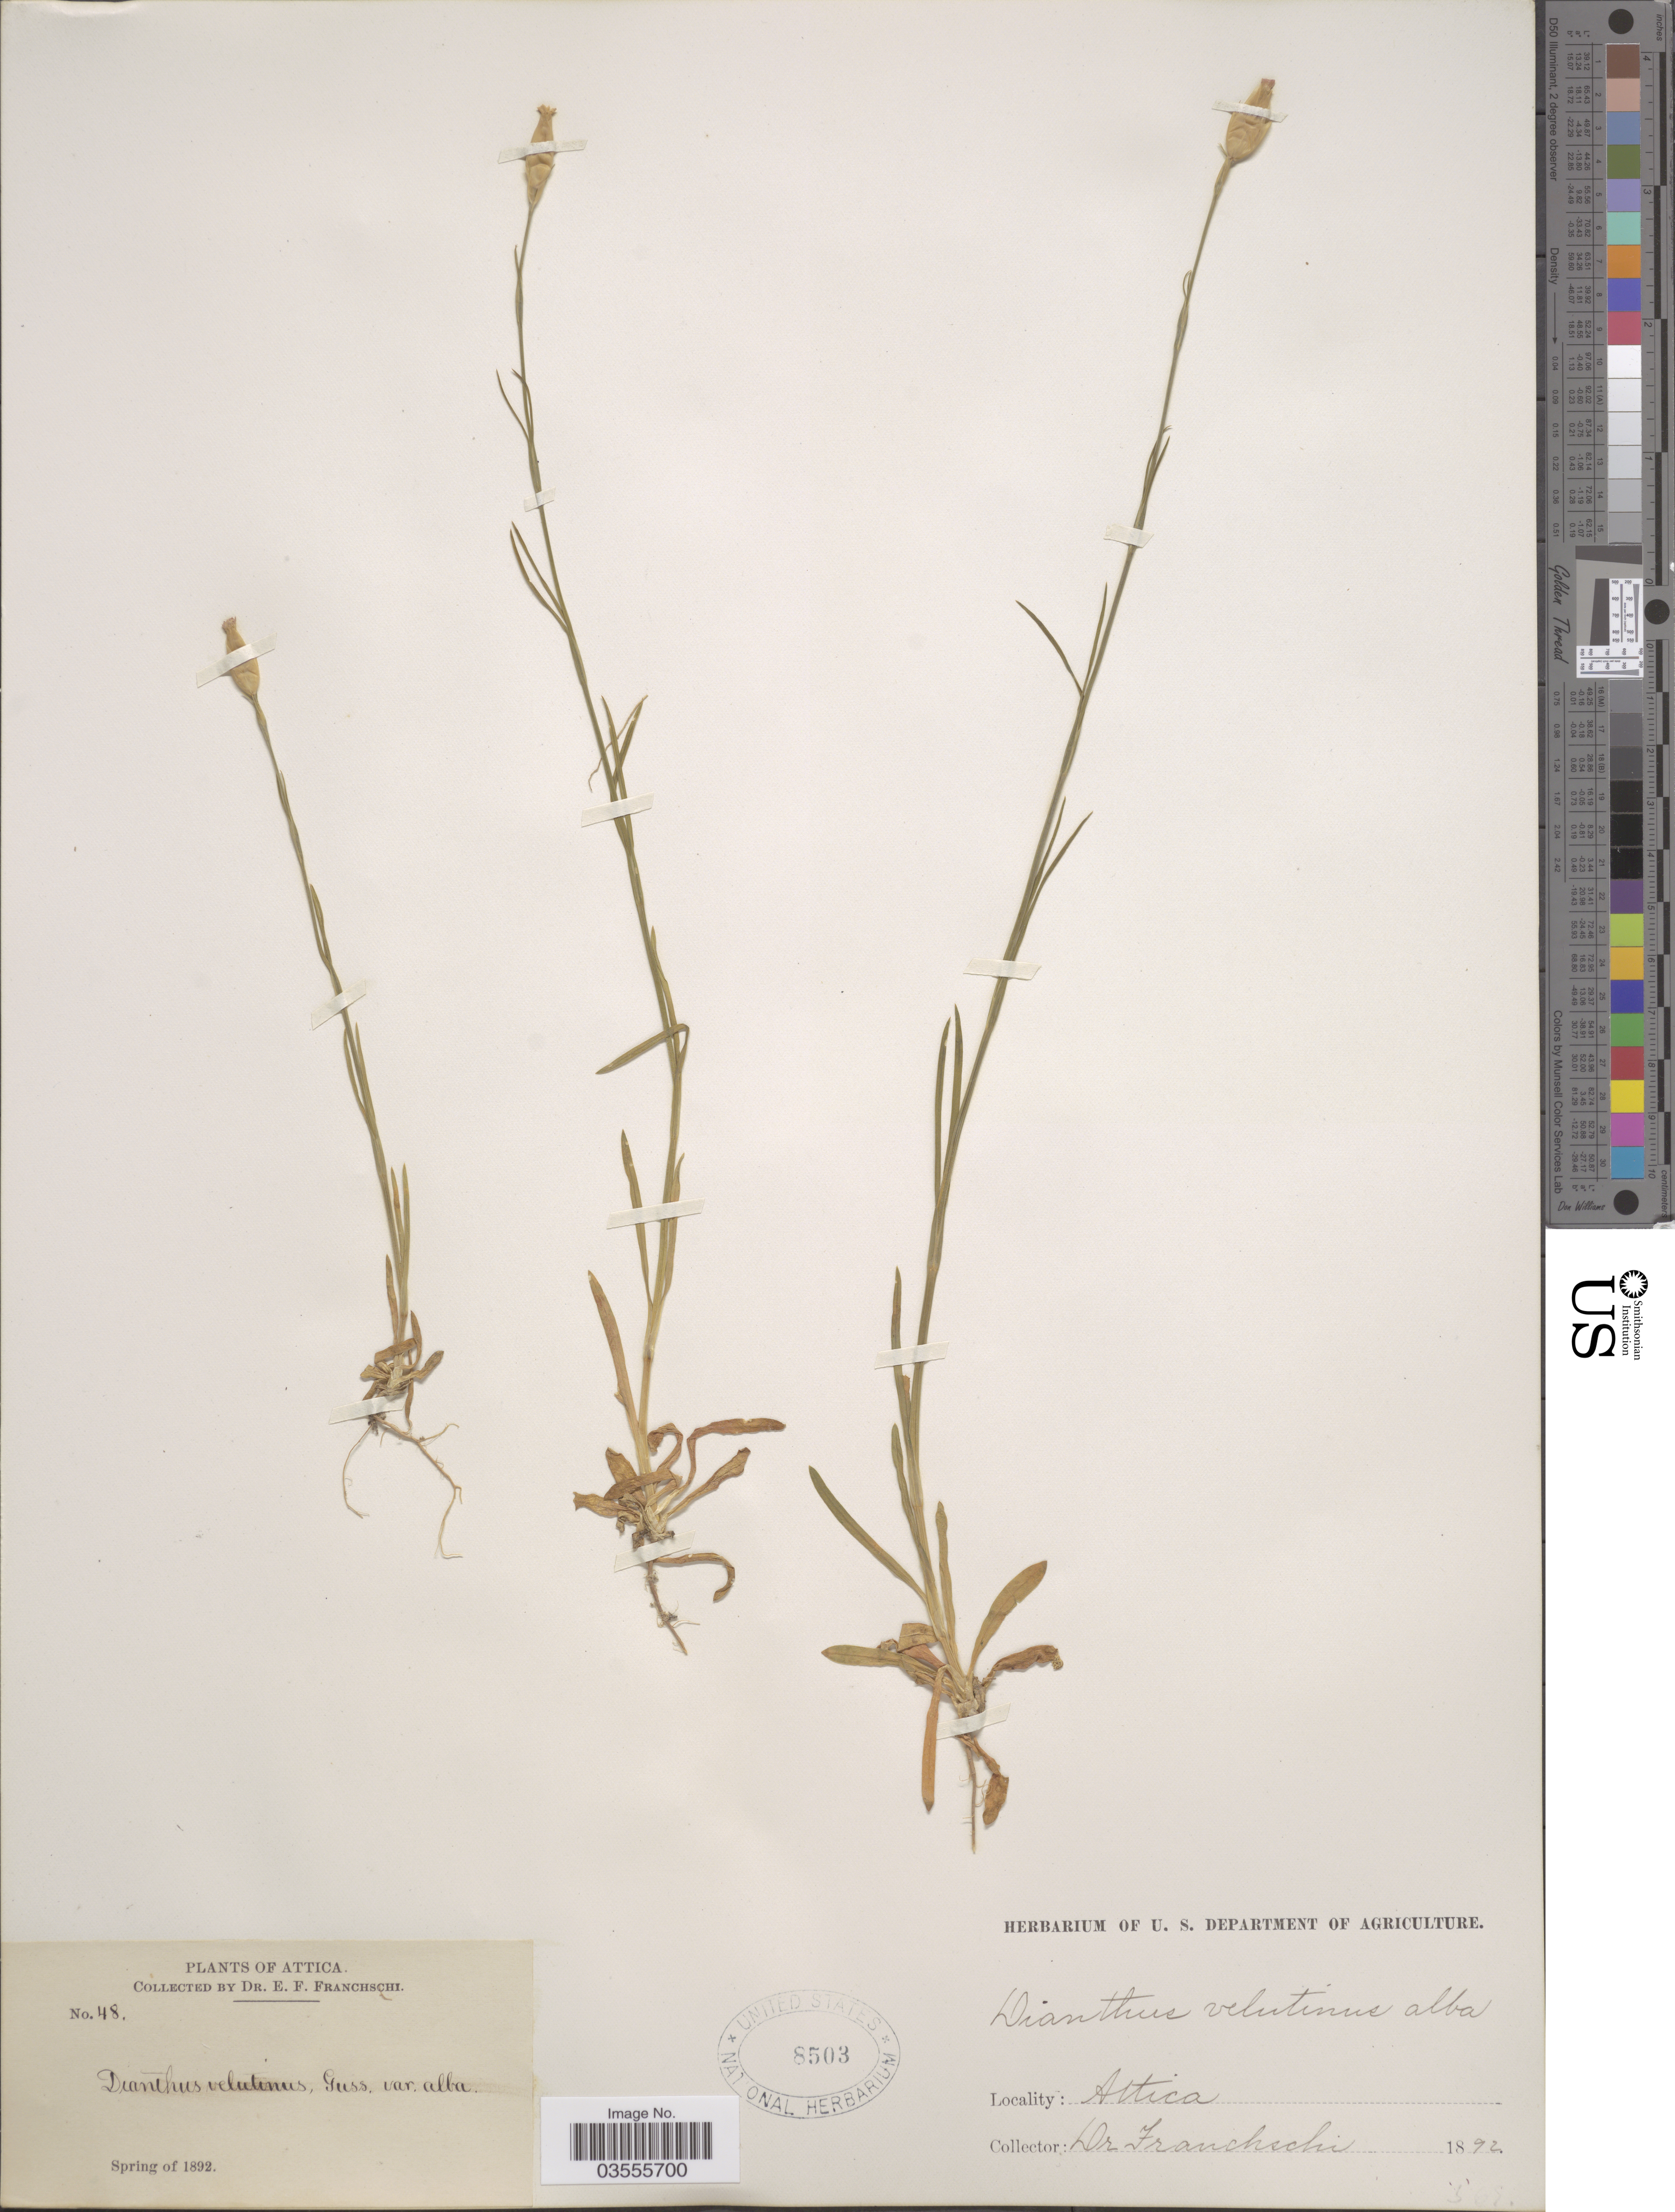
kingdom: Plantae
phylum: Tracheophyta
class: Magnoliopsida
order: Caryophyllales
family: Caryophyllaceae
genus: Petrorhagia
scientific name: Petrorhagia dubia subsp. dubia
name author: (Raf.) López & Romo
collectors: E. Franchschi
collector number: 48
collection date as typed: Spring of 1892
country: Greece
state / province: Attica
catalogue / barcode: US 8503